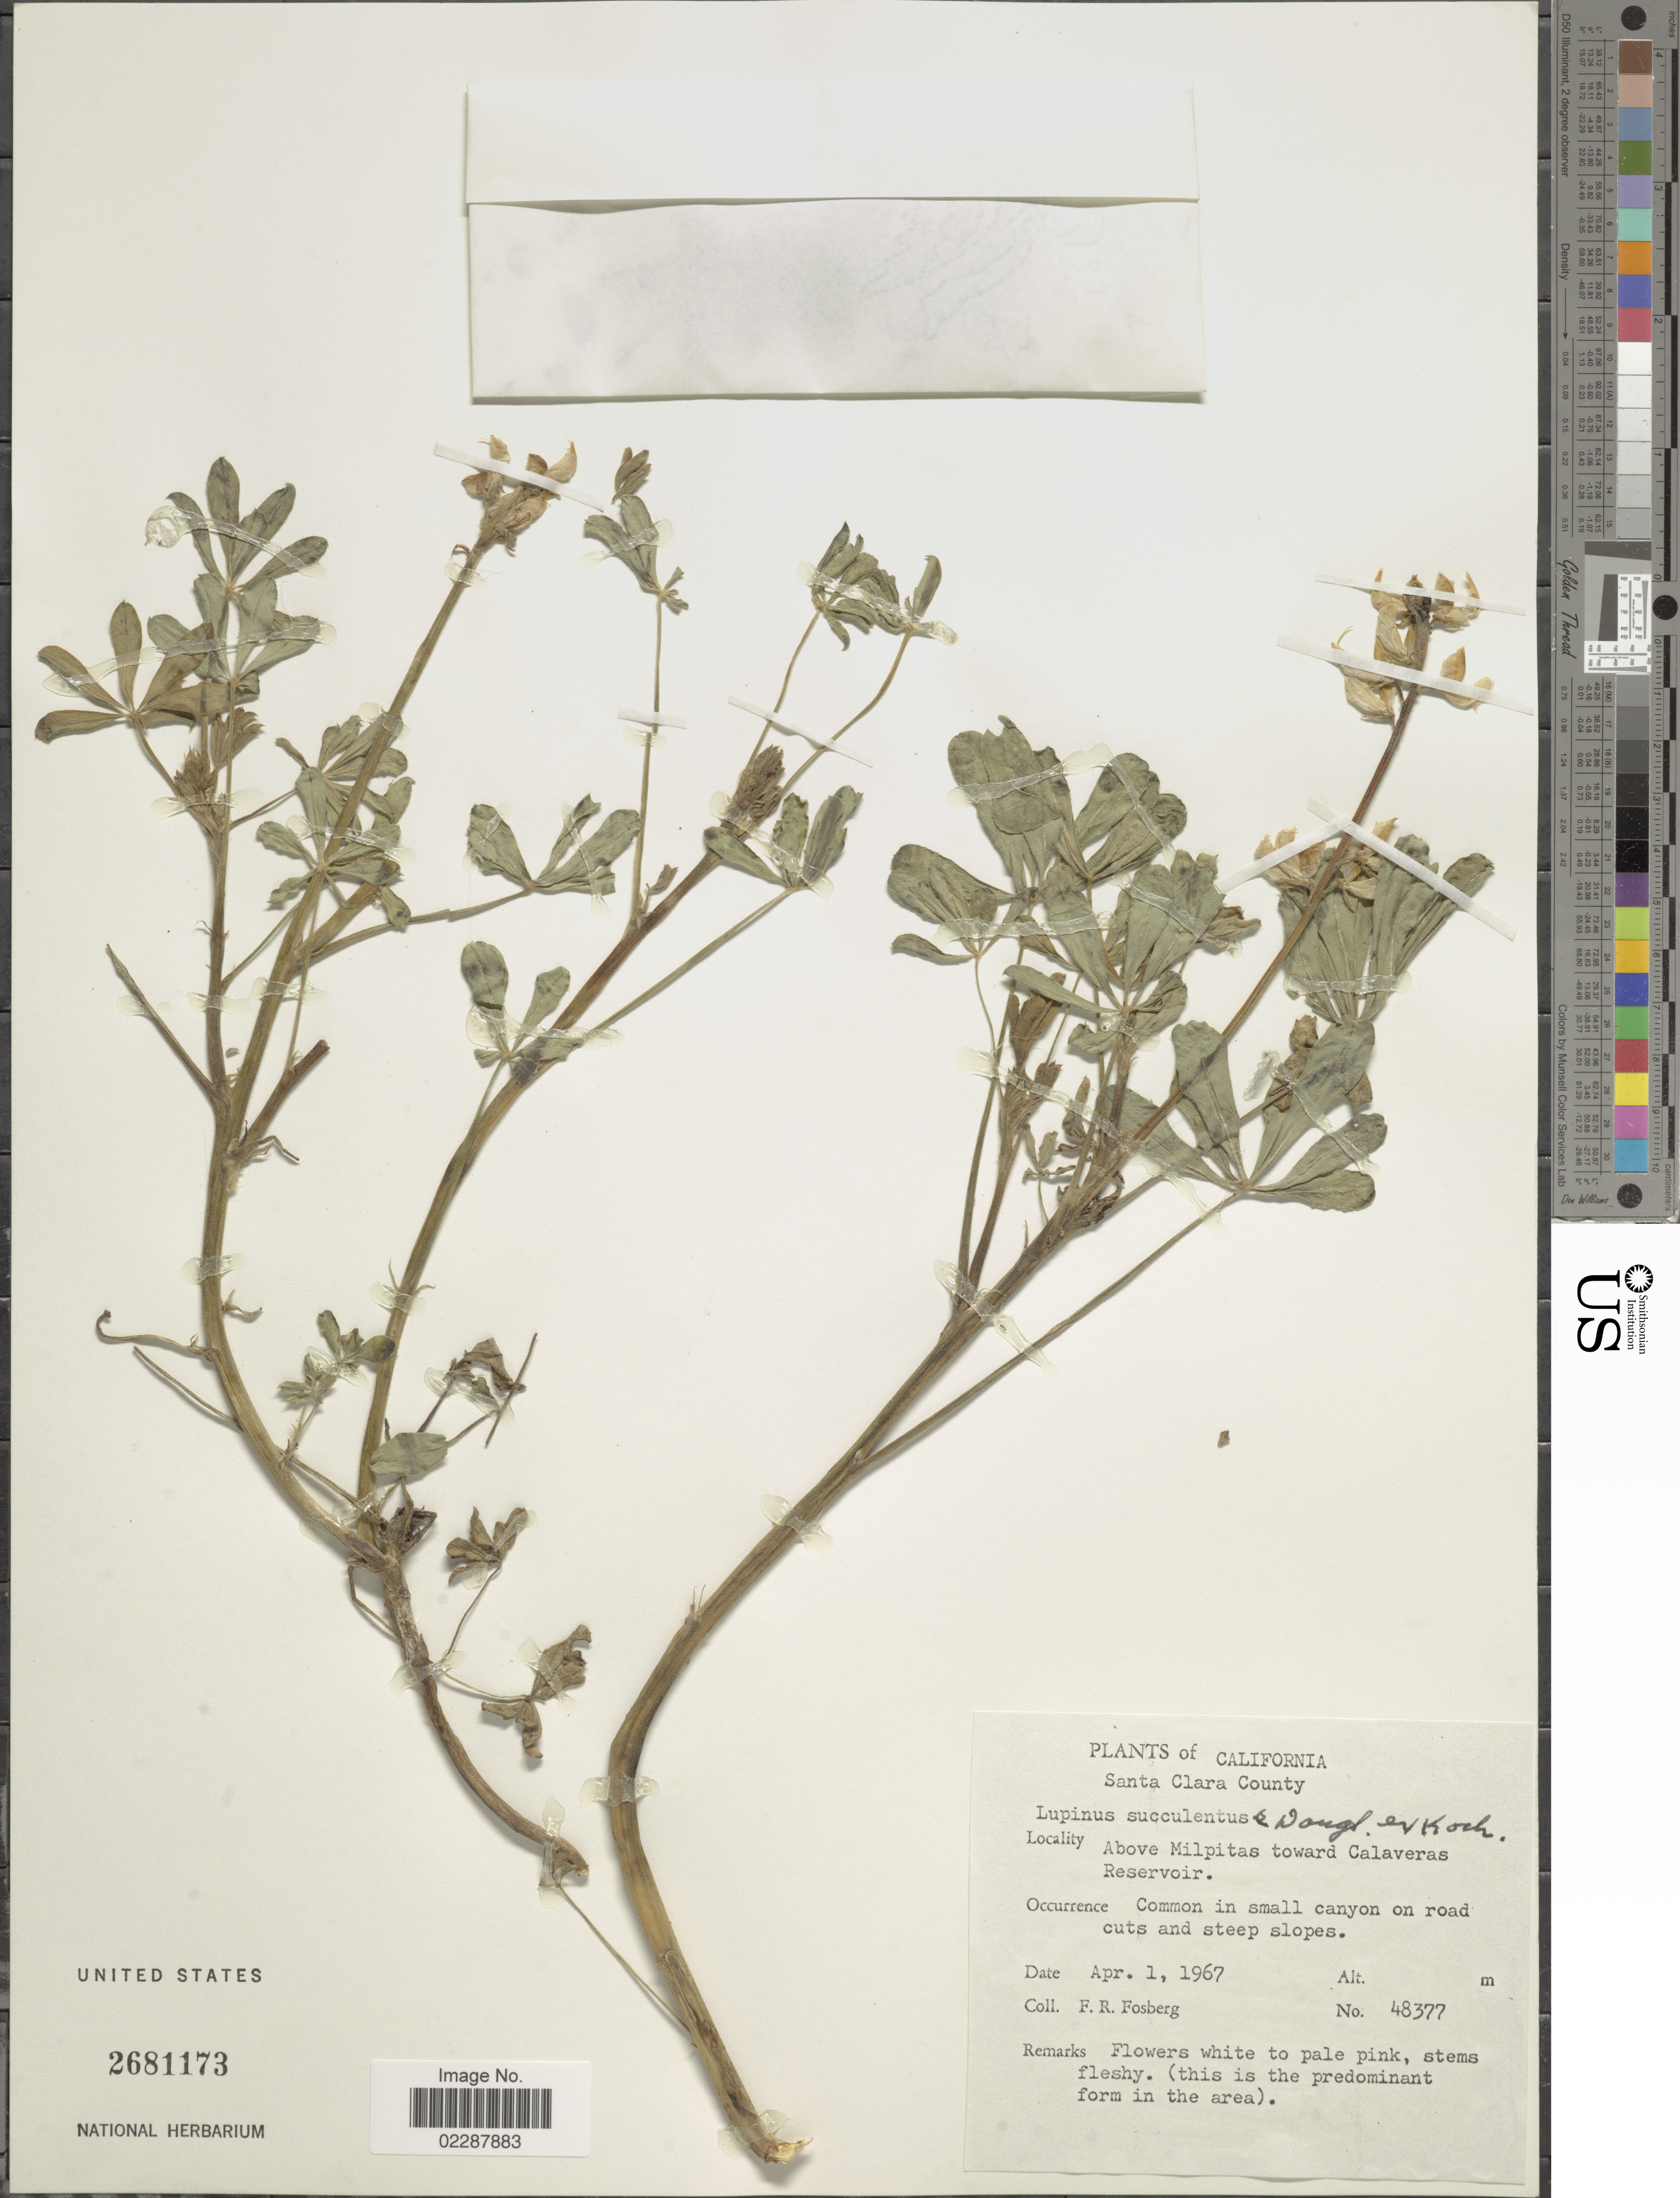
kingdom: Plantae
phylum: Tracheophyta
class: Magnoliopsida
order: Fabales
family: Fabaceae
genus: Lupinus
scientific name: Lupinus succulentus var. succulentus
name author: Douglas ex K. Koch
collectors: F. R. Fosberg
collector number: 48377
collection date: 1967-04-01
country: United States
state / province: California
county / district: Santa Clara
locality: Santa Clara County, Above Milpitas toward Calaveras Reservoir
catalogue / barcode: US 2681173